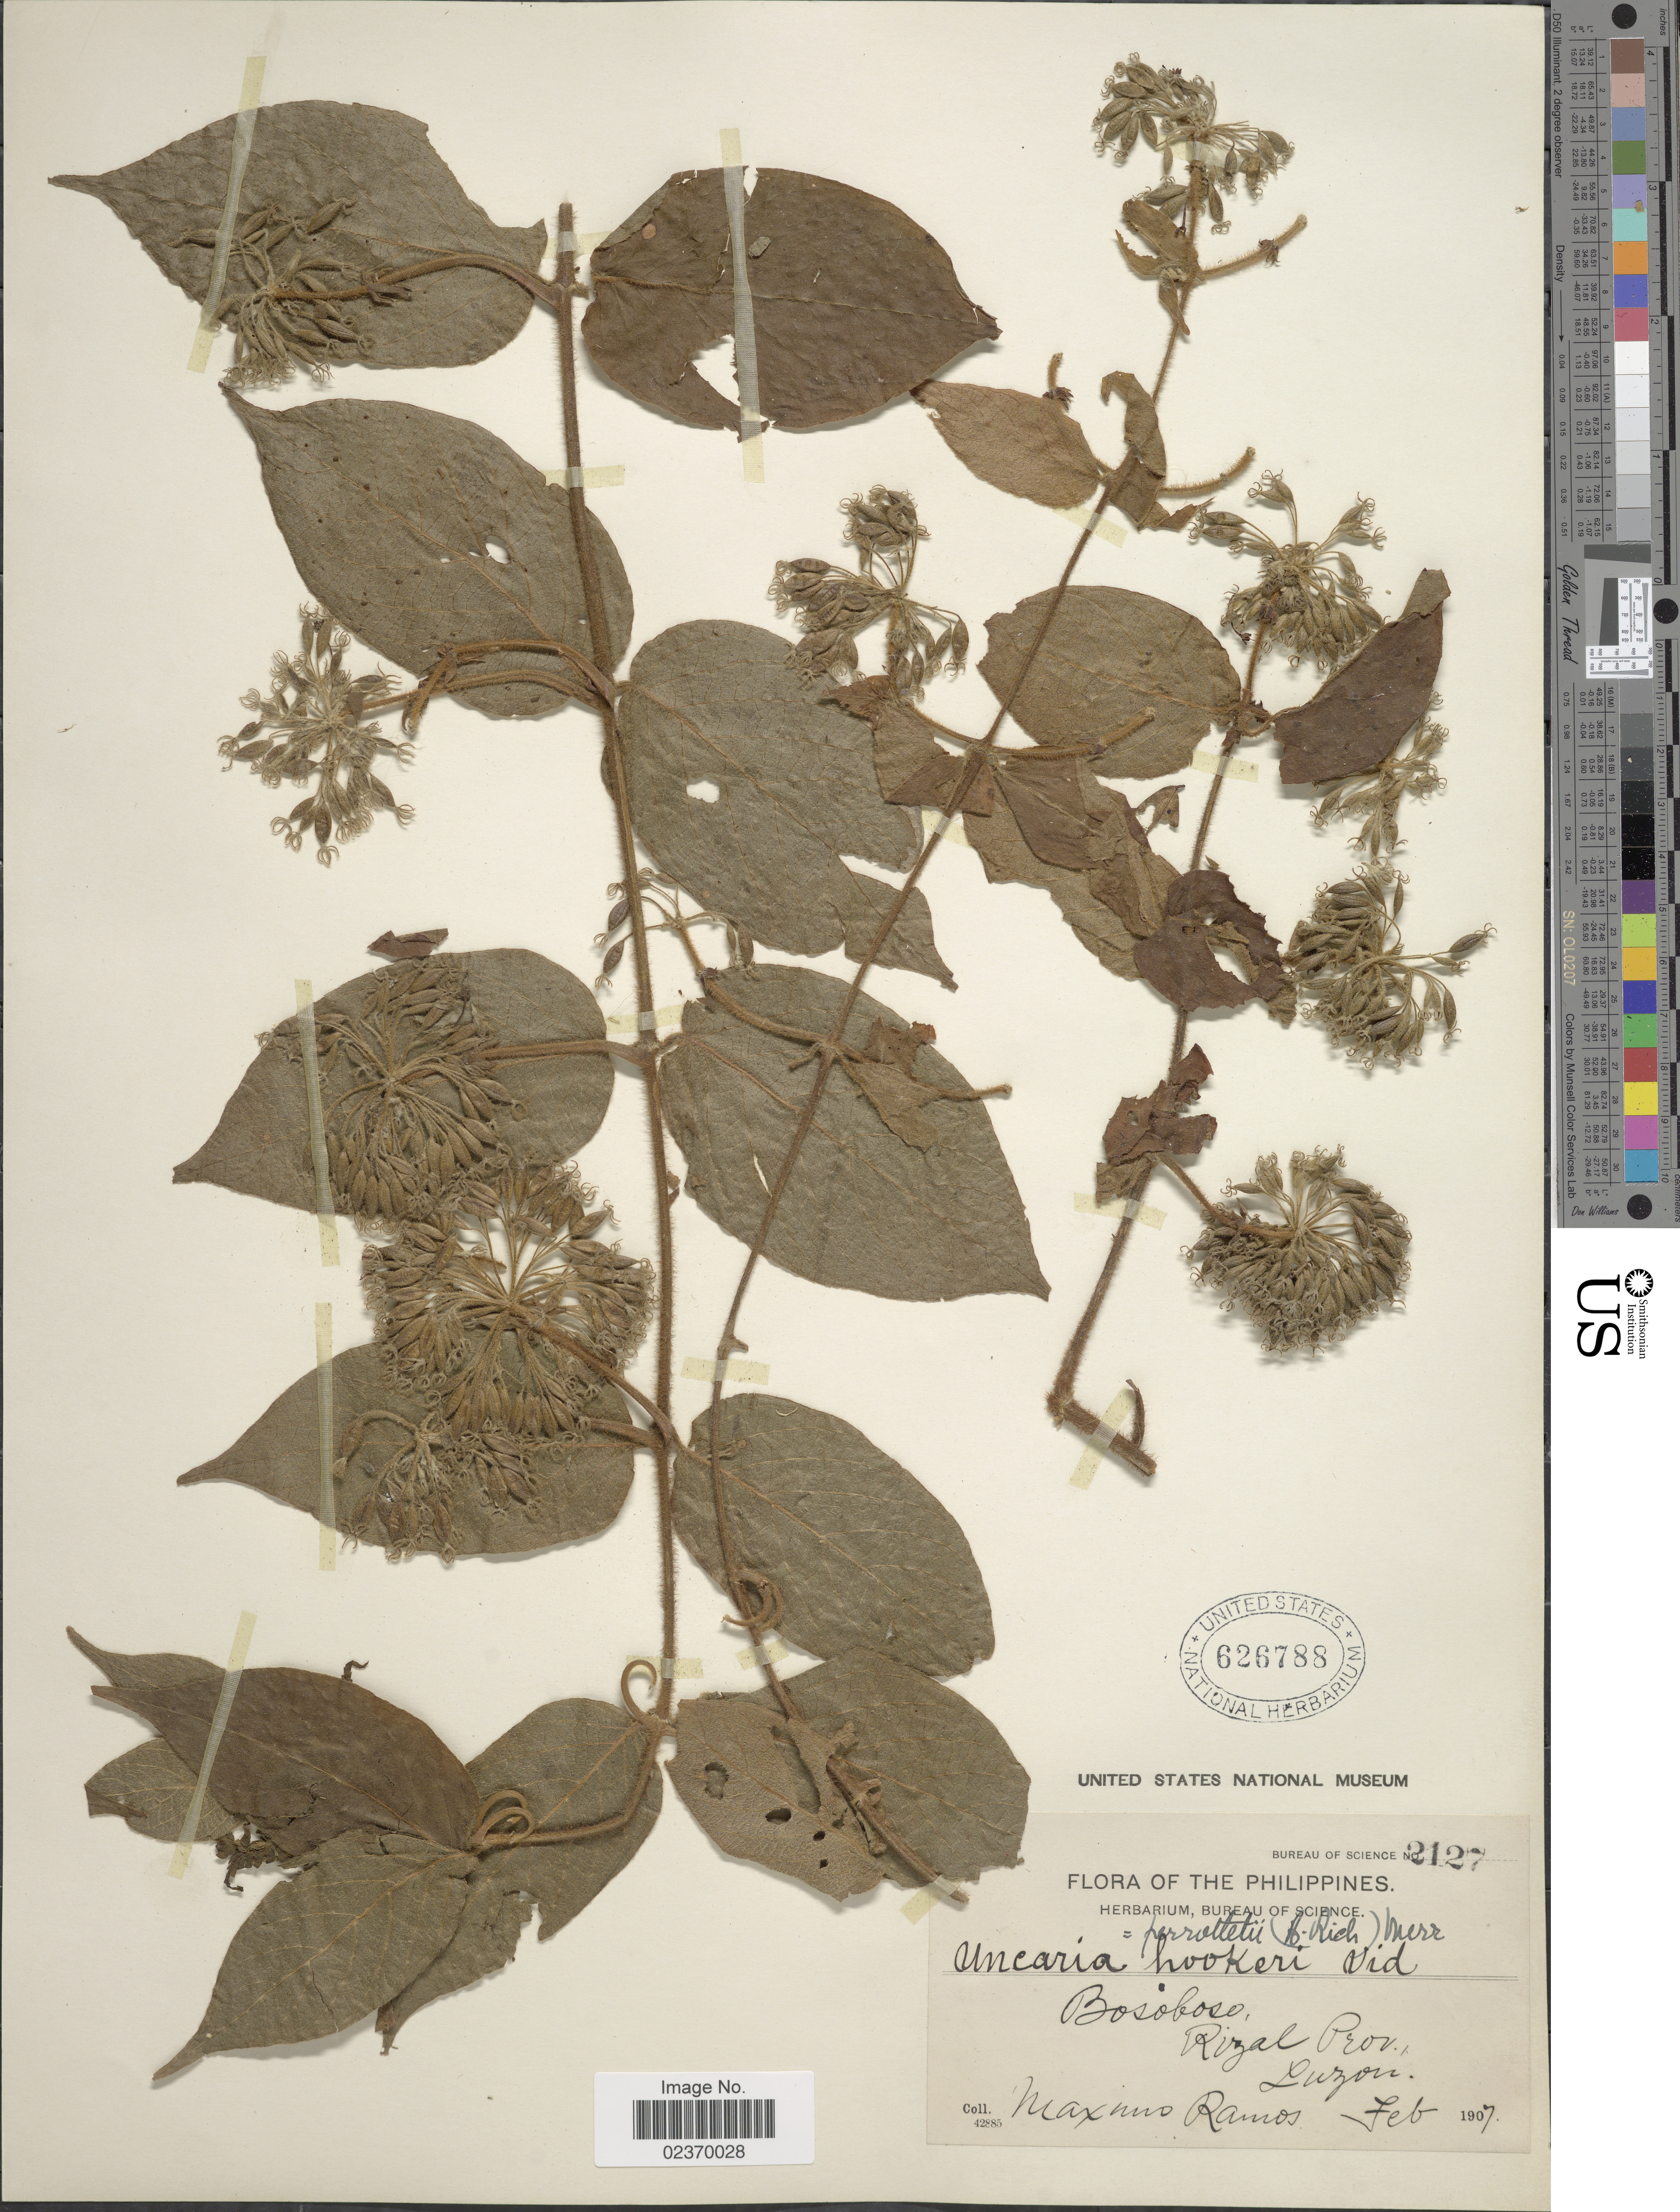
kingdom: Plantae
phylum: Tracheophyta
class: Magnoliopsida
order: Gentianales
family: Rubiaceae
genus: Uncaria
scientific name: Uncaria perrottetii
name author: (A. Rich.) Merr.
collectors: M. Ramos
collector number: Bureau of Science 2127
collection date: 1907-02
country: Philippines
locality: Bosoboso, Rizal Prov., Luzon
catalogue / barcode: US 626788